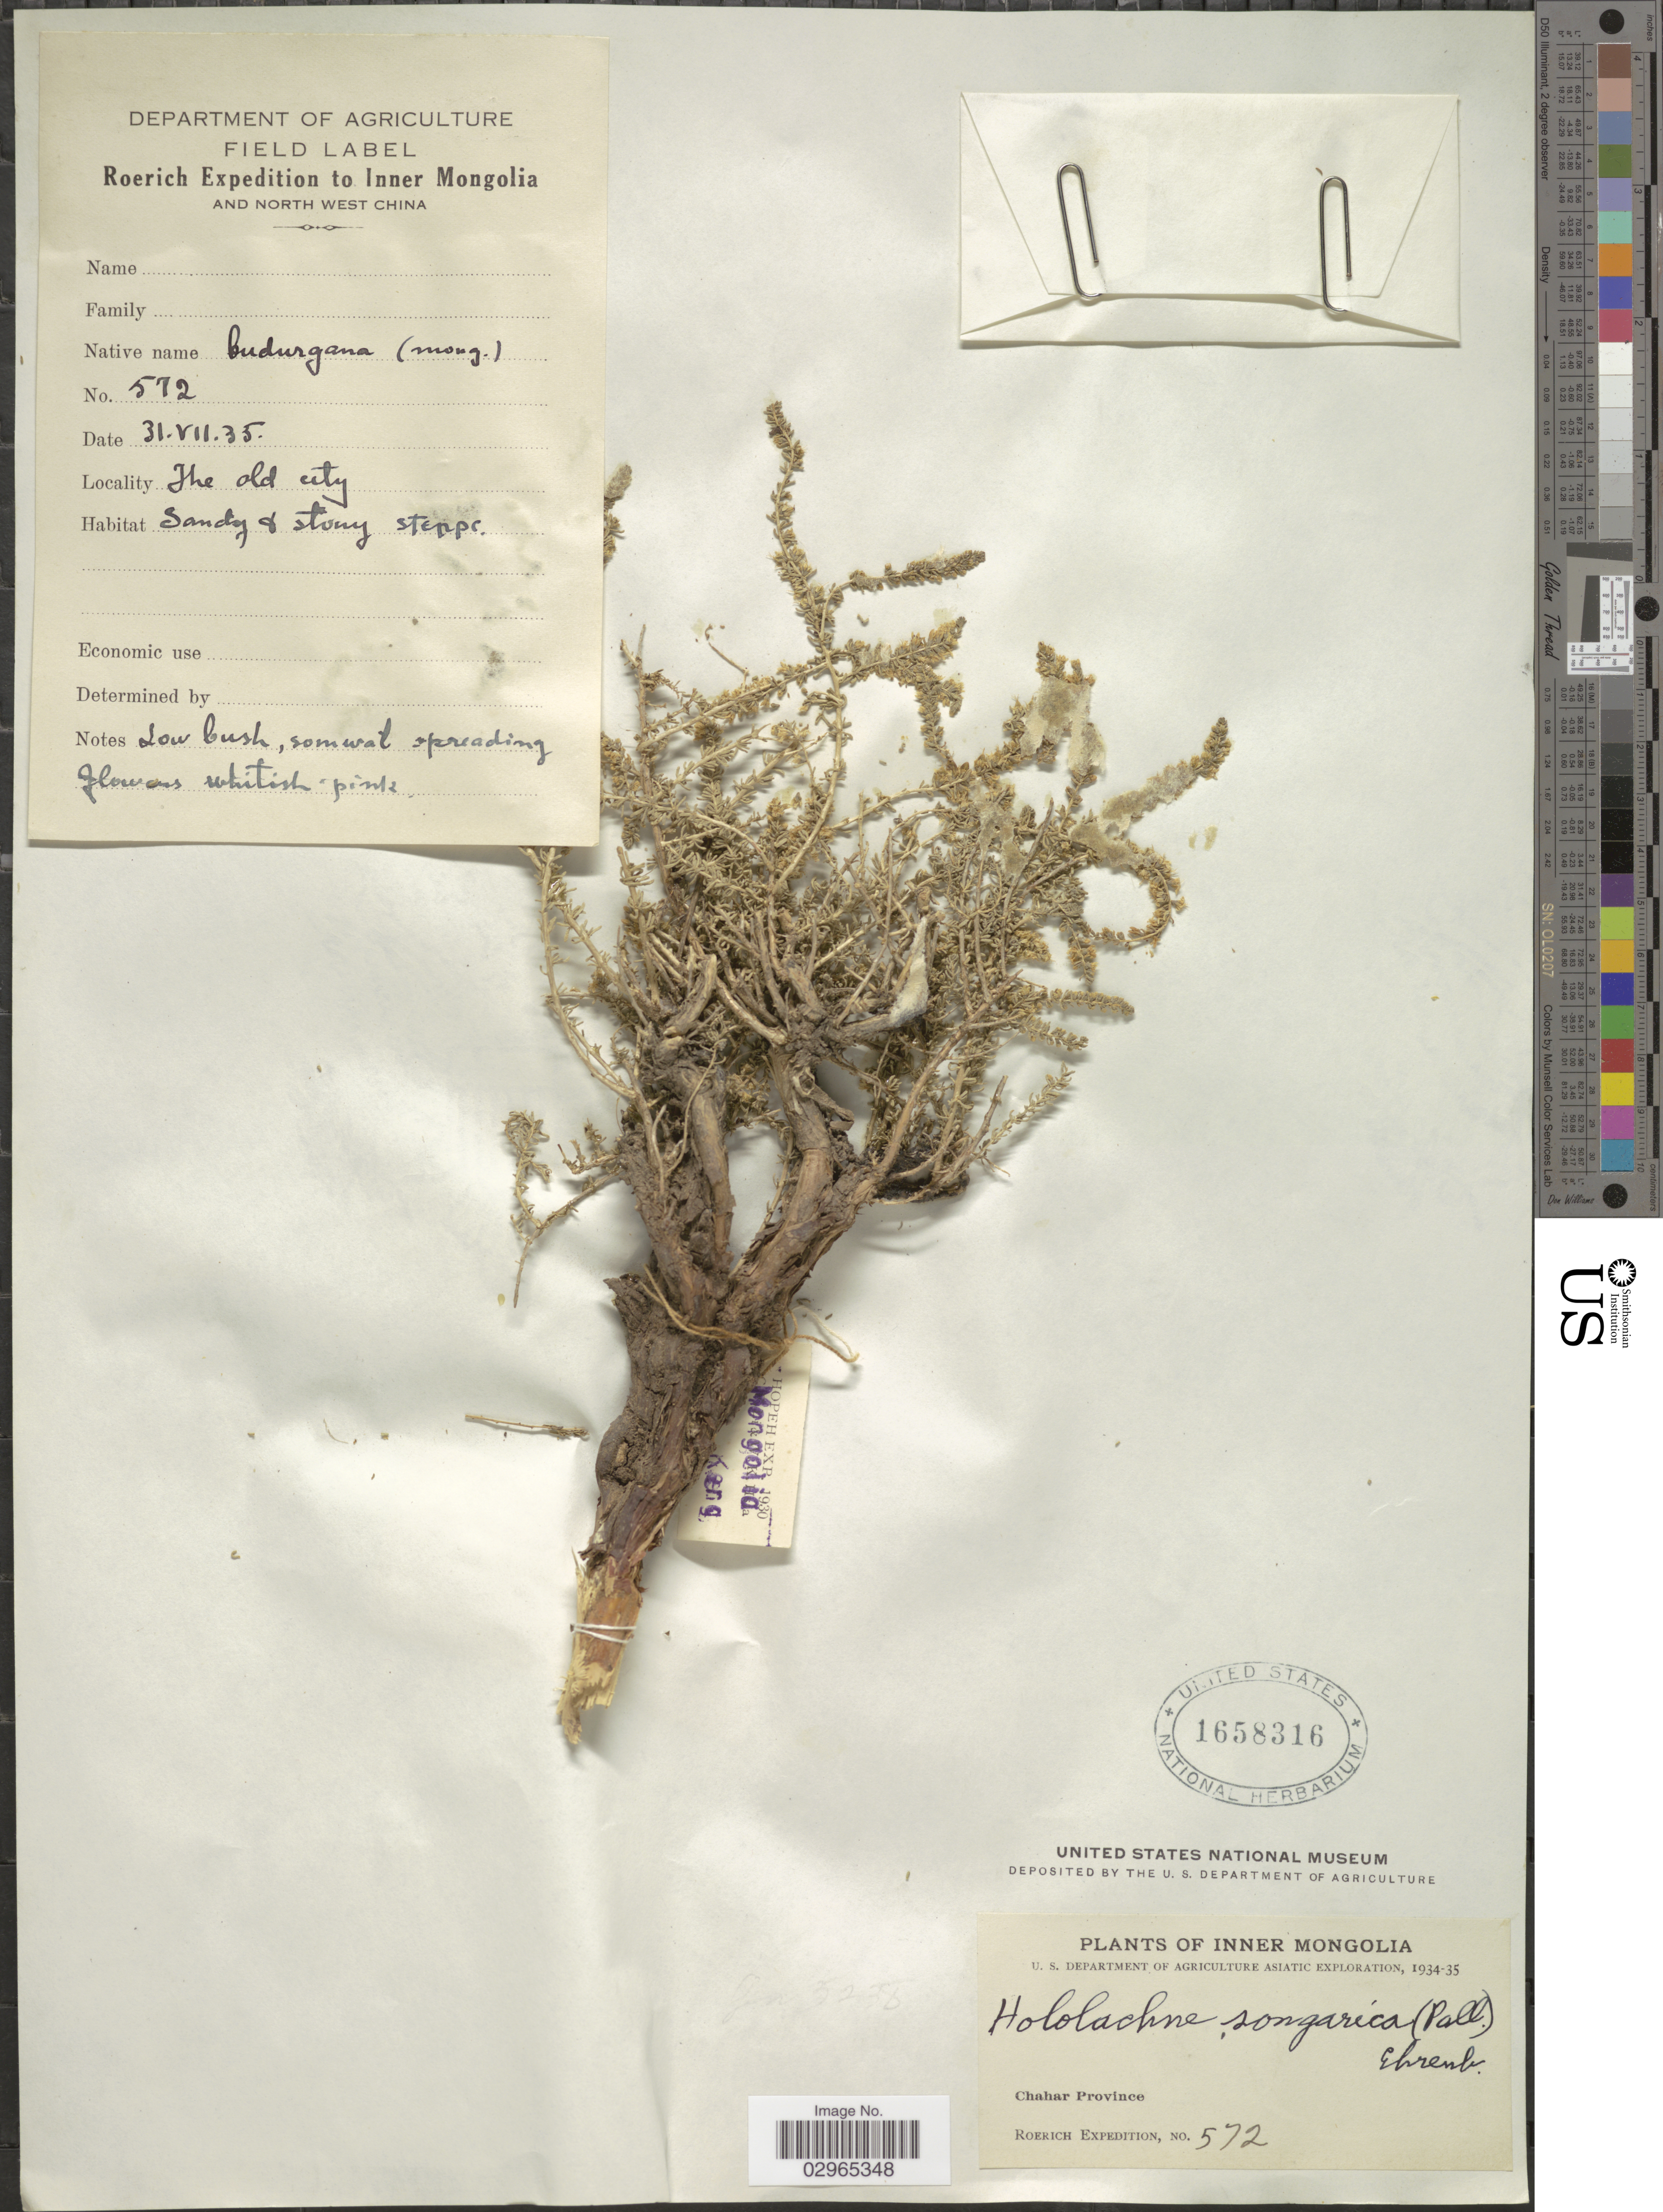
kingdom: Plantae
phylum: Tracheophyta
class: Magnoliopsida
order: Caryophyllales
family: Tamaricaceae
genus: Reaumuria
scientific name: Reaumuria songarica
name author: (Pall.) Maxim.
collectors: Roerich Expedition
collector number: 572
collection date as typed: Transcribed d/m/y: 31/7/35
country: China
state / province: Nei Monggol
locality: Inner Mongolia and North West China. The old city. Chahar Province.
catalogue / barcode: US 1658316